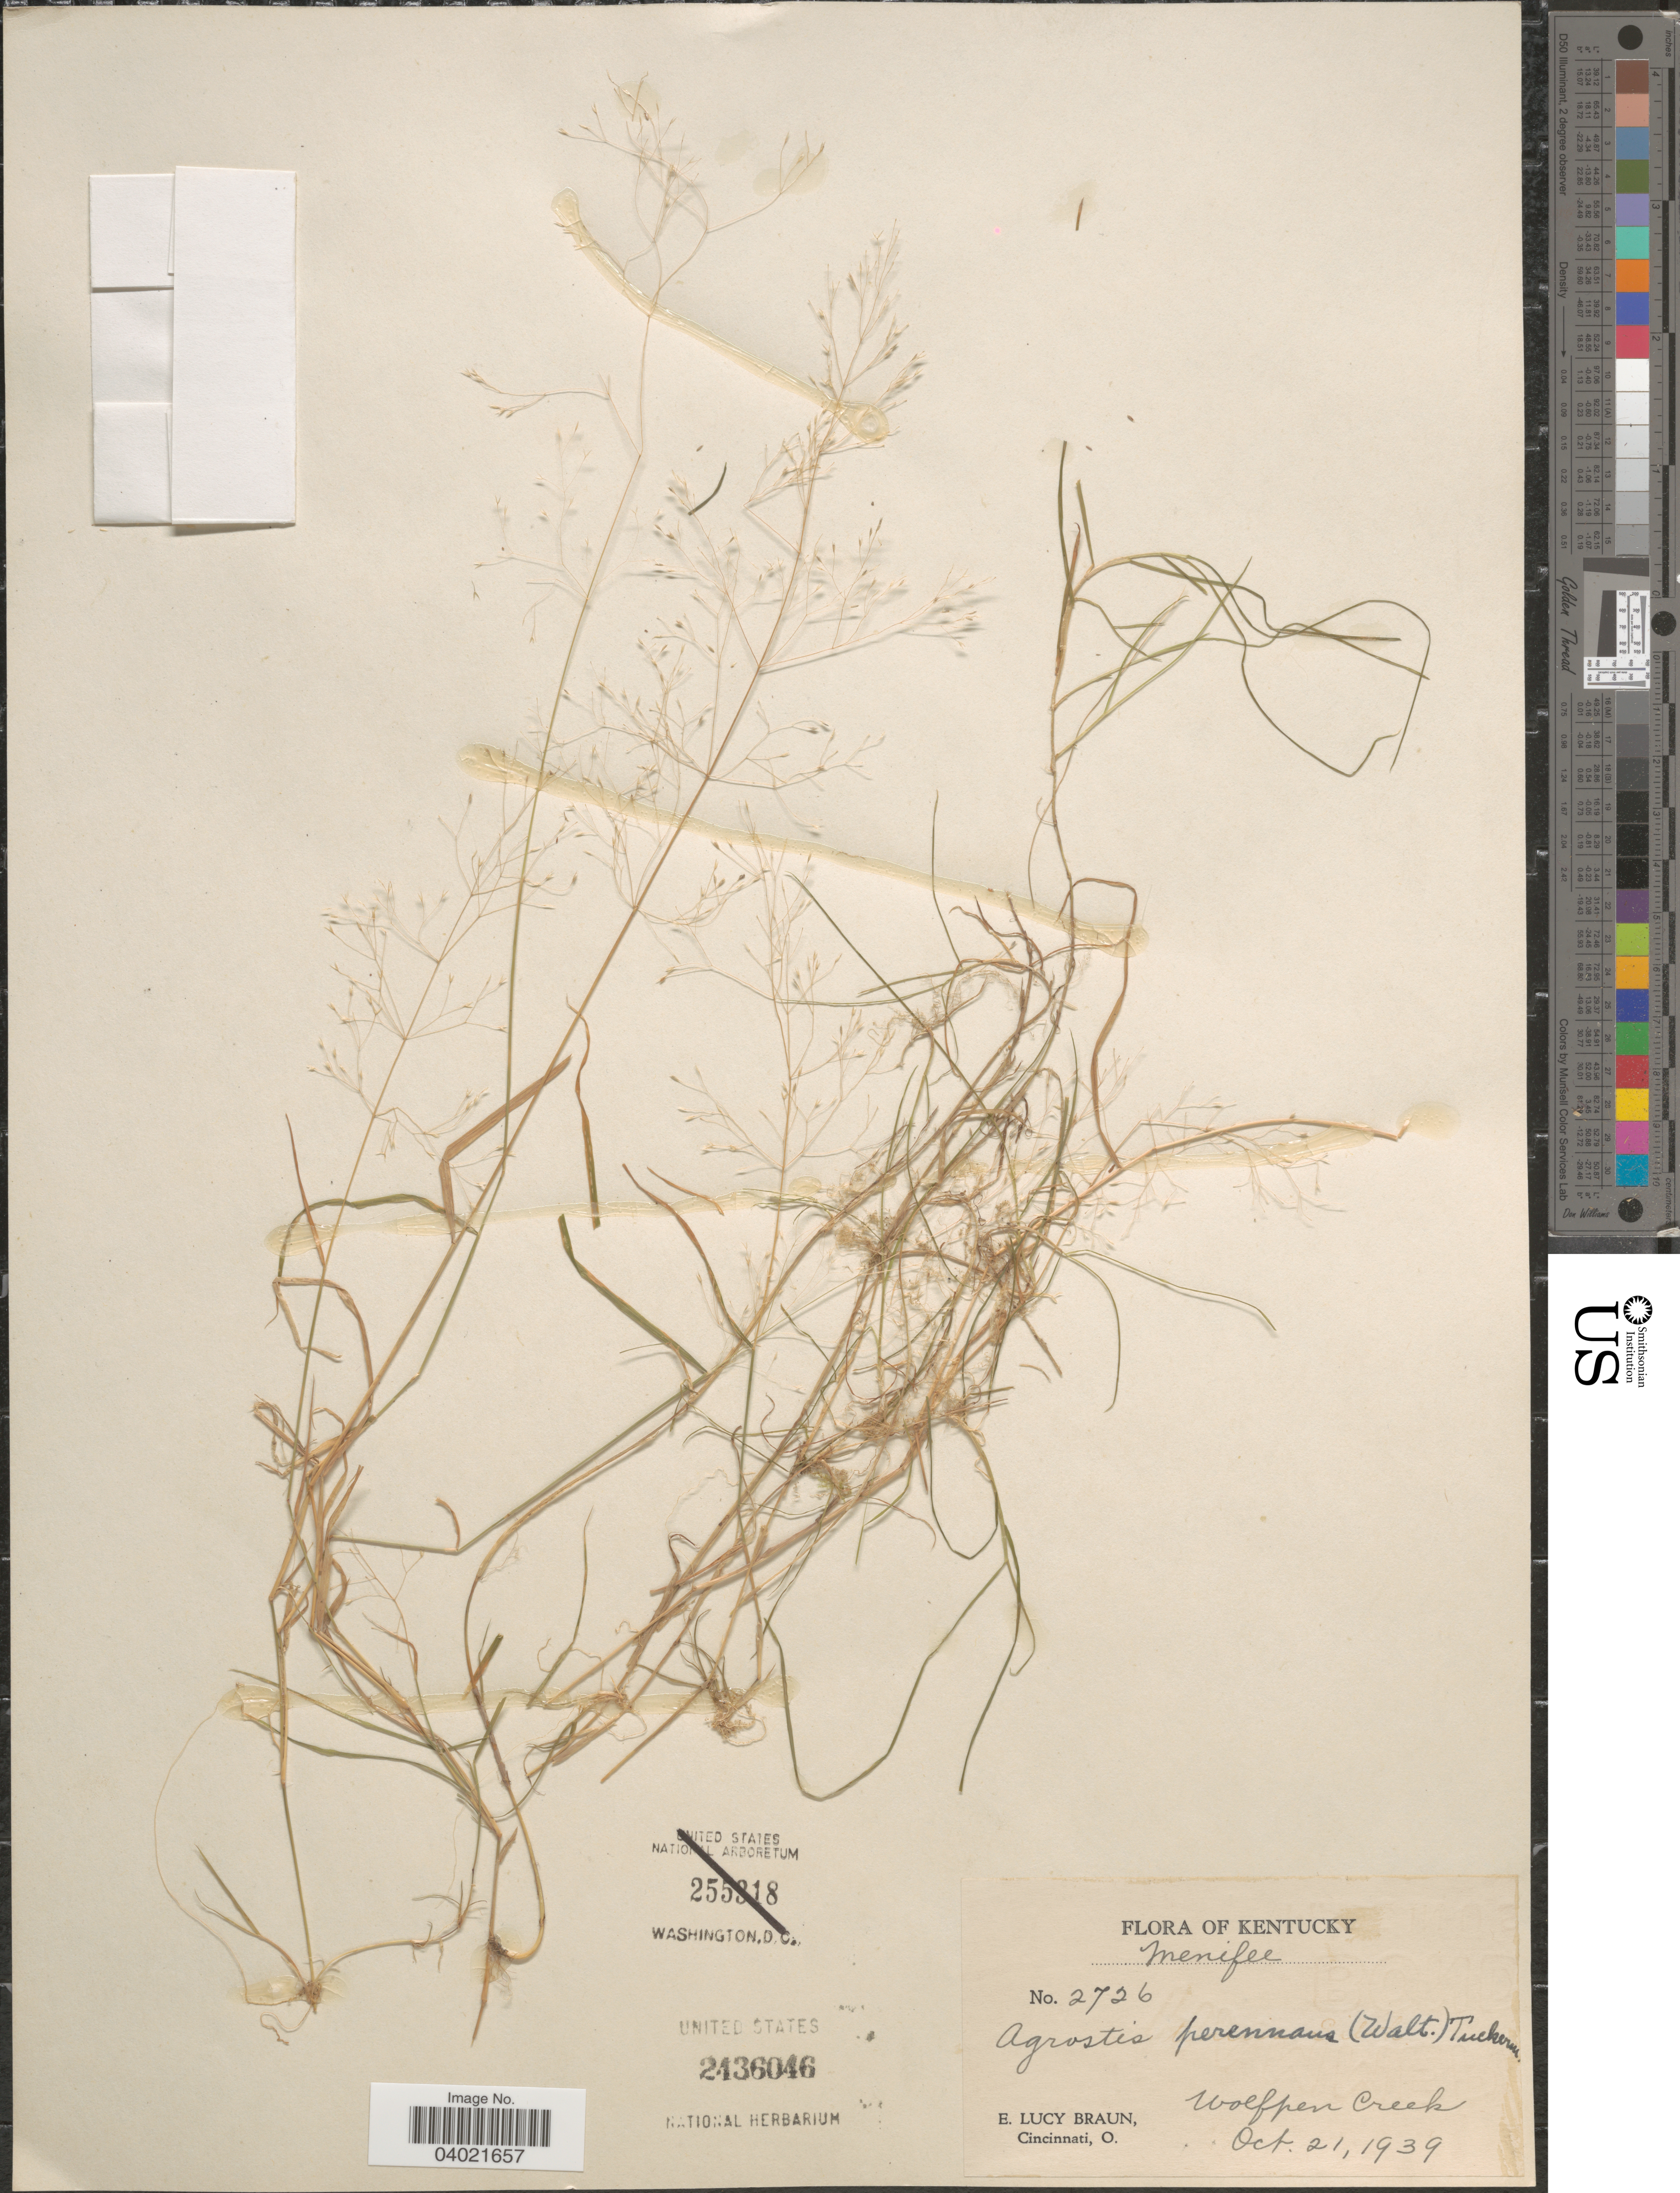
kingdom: Plantae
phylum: Tracheophyta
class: Liliopsida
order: Poales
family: Poaceae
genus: Agrostis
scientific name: Agrostis perennans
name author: (Walter) Tuck.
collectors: E. L. Braun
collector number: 2726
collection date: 1939-10-21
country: United States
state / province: Kentucky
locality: Menifee. Wolfpen Creek.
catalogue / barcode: US 2436046